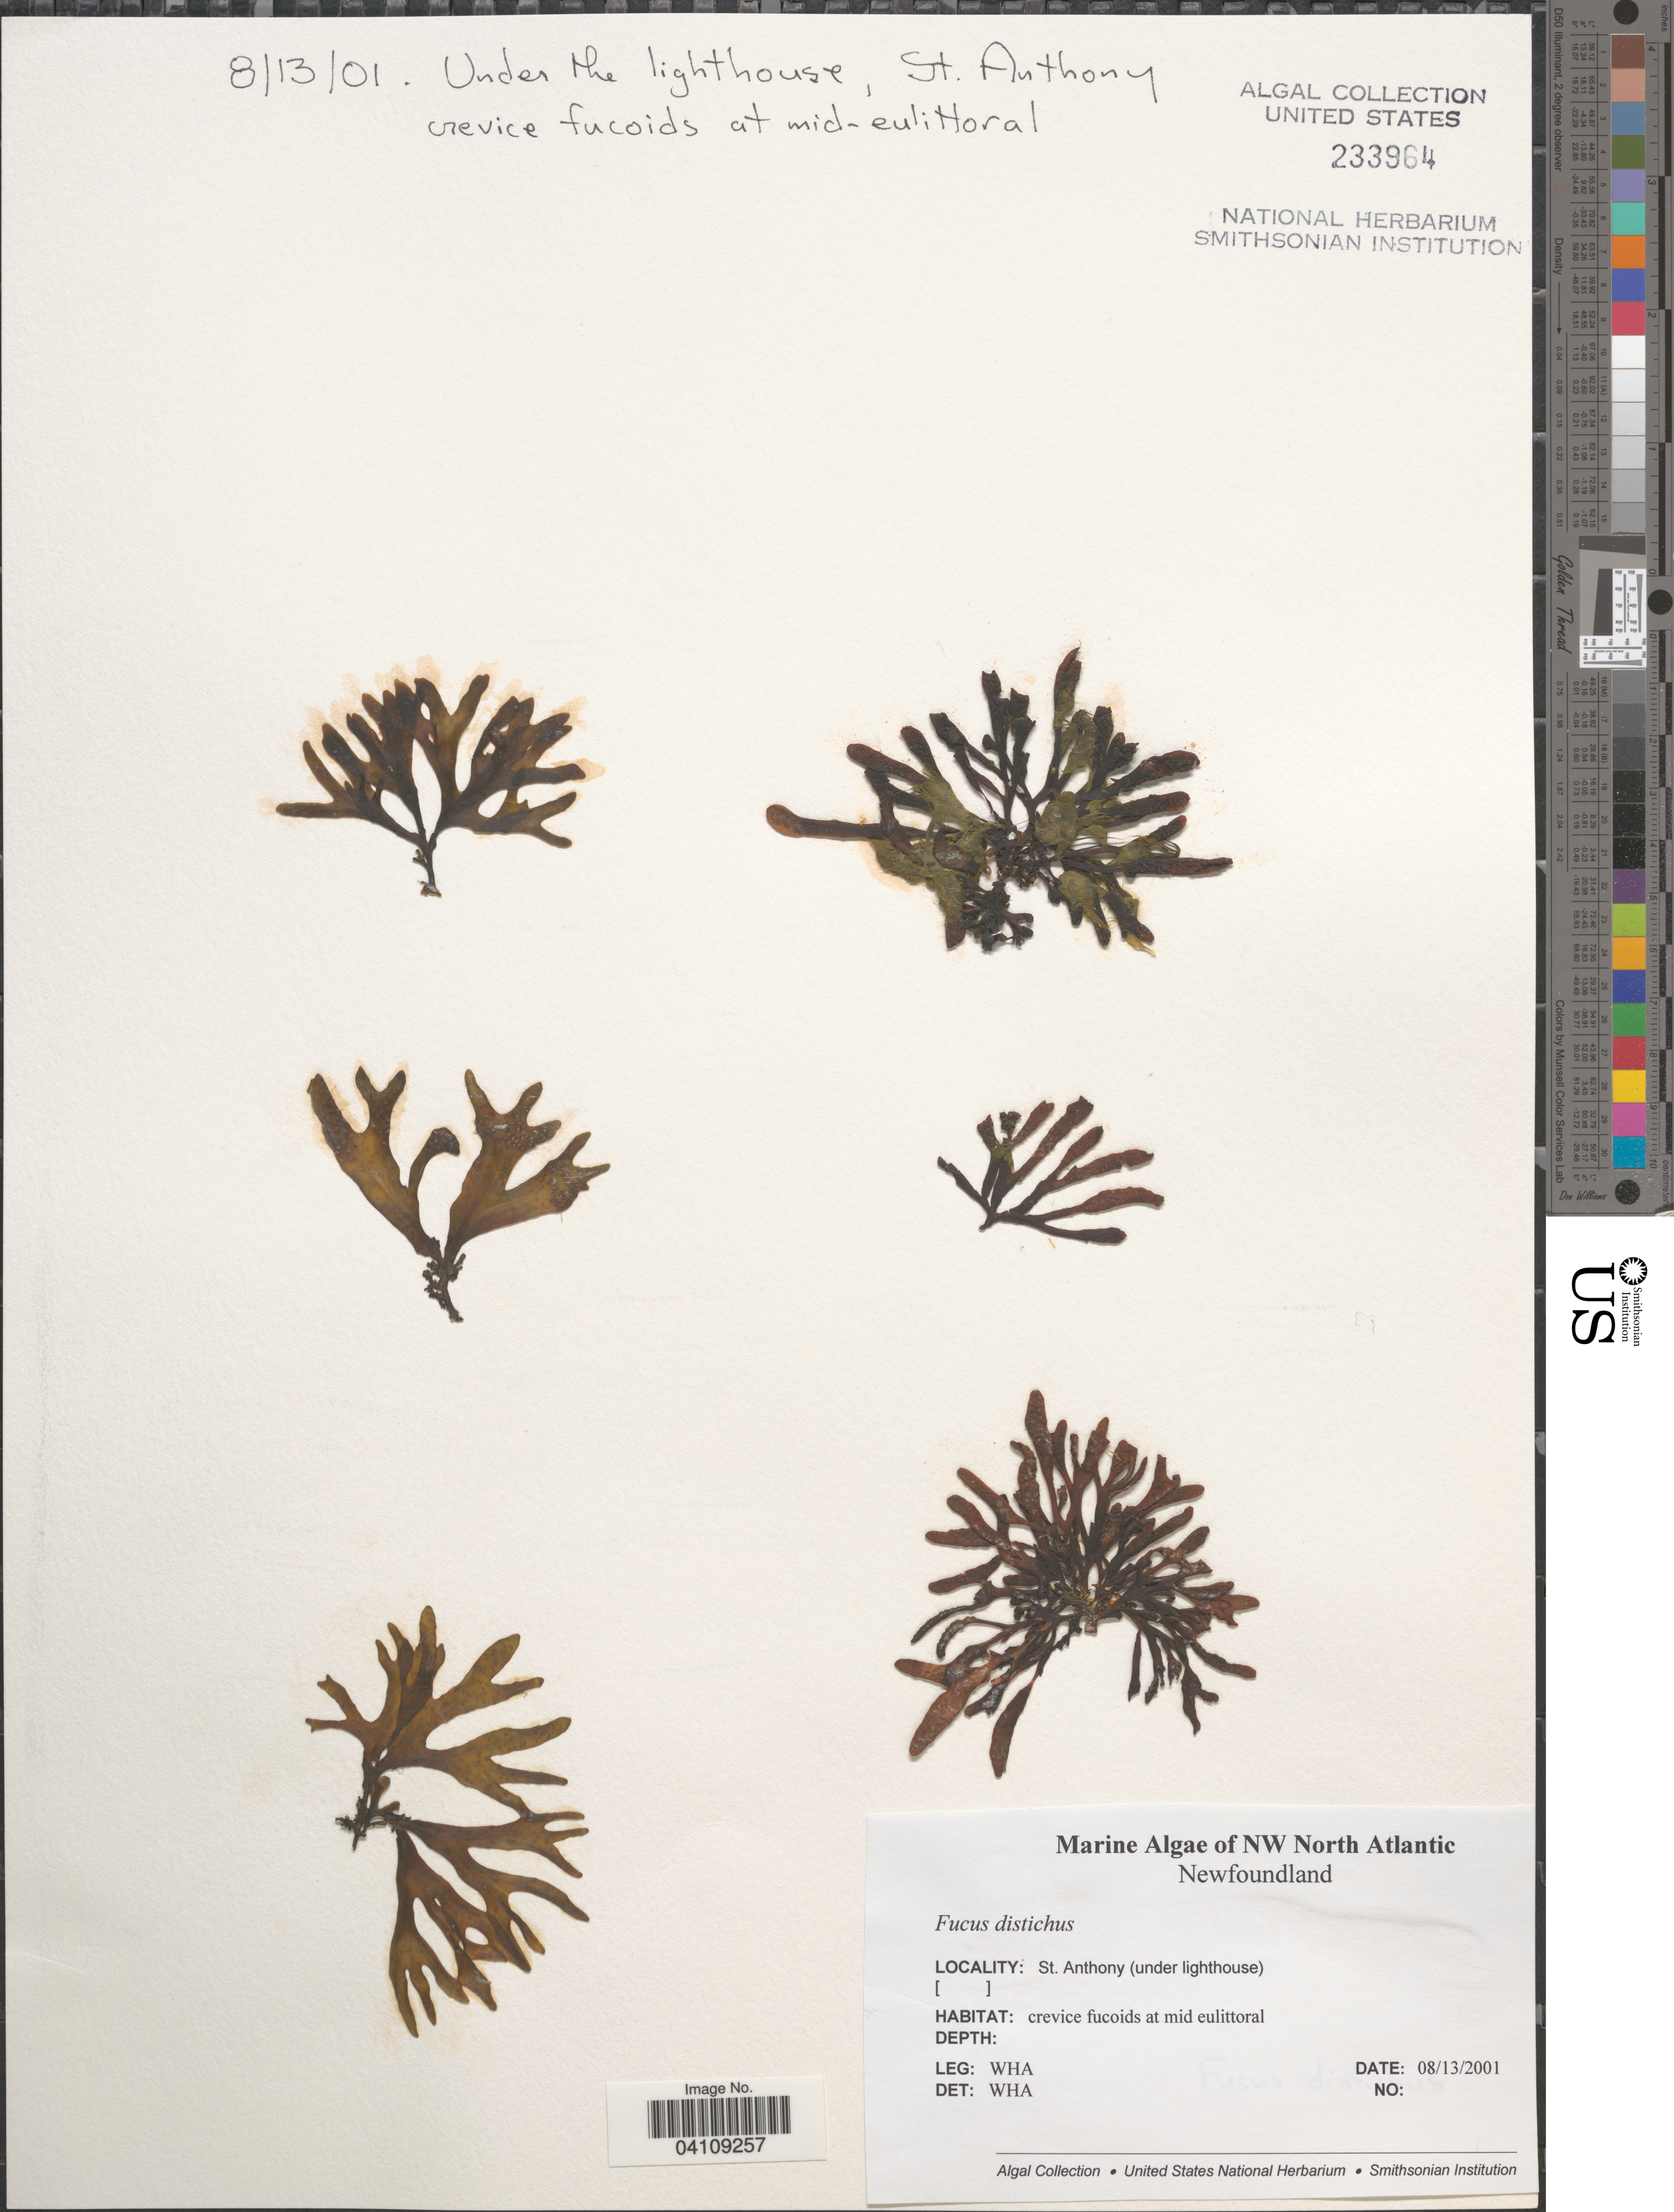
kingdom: Chromista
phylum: Ochrophyta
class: Phaeophyceae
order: Fucales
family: Fucaceae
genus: Fucus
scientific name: Fucus distichus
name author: L.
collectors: W. H. Adey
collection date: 2001-08-13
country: Canada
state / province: Newfoundland and Labrador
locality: NW North Atlantic. St. Anthony (under lighthouse).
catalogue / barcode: US 233964